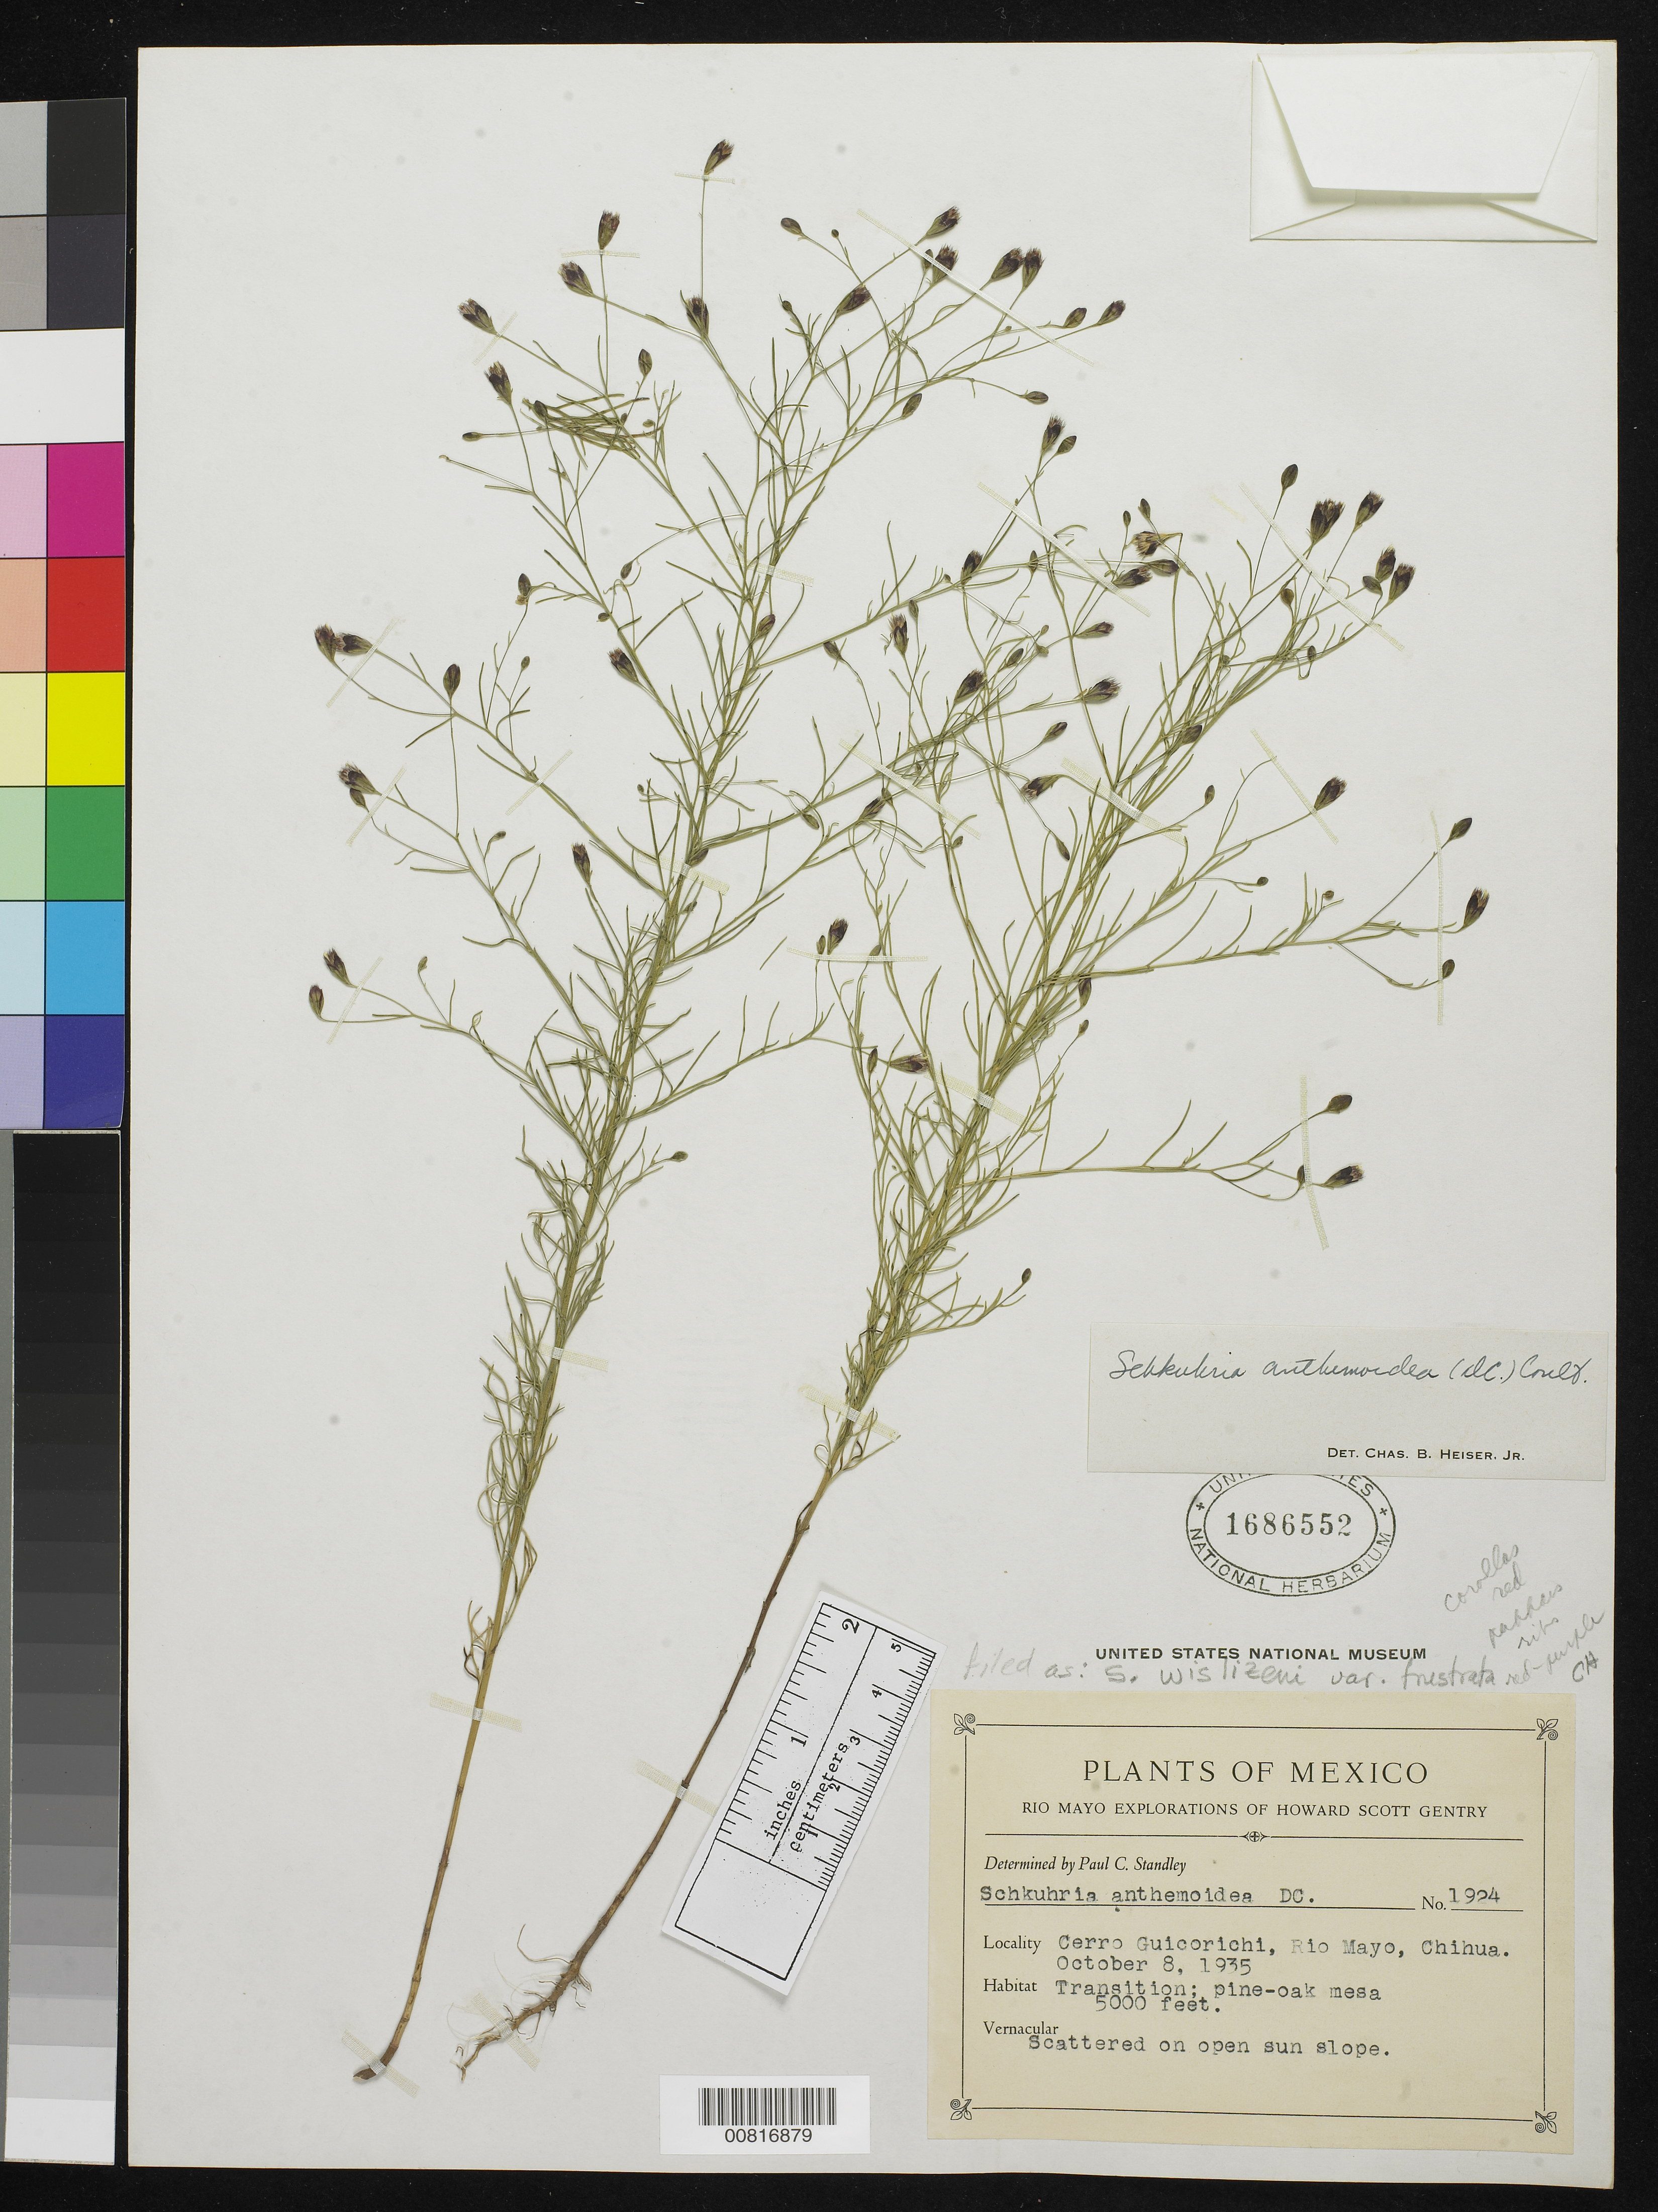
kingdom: Plantae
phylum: Tracheophyta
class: Magnoliopsida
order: Asterales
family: Asteraceae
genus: Schkuhria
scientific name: Schkuhria wislizeni var. frustrata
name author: S.F. Blake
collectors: H. S. Gentry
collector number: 1924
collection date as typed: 08 Oct 1935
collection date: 1935-10-08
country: Mexico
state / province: Chihuahua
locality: Cerro Guicorichi, Rio Mayo, Chihuahua.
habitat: Transition; Pine-Oak mesa.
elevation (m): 1524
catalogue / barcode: US 1686552